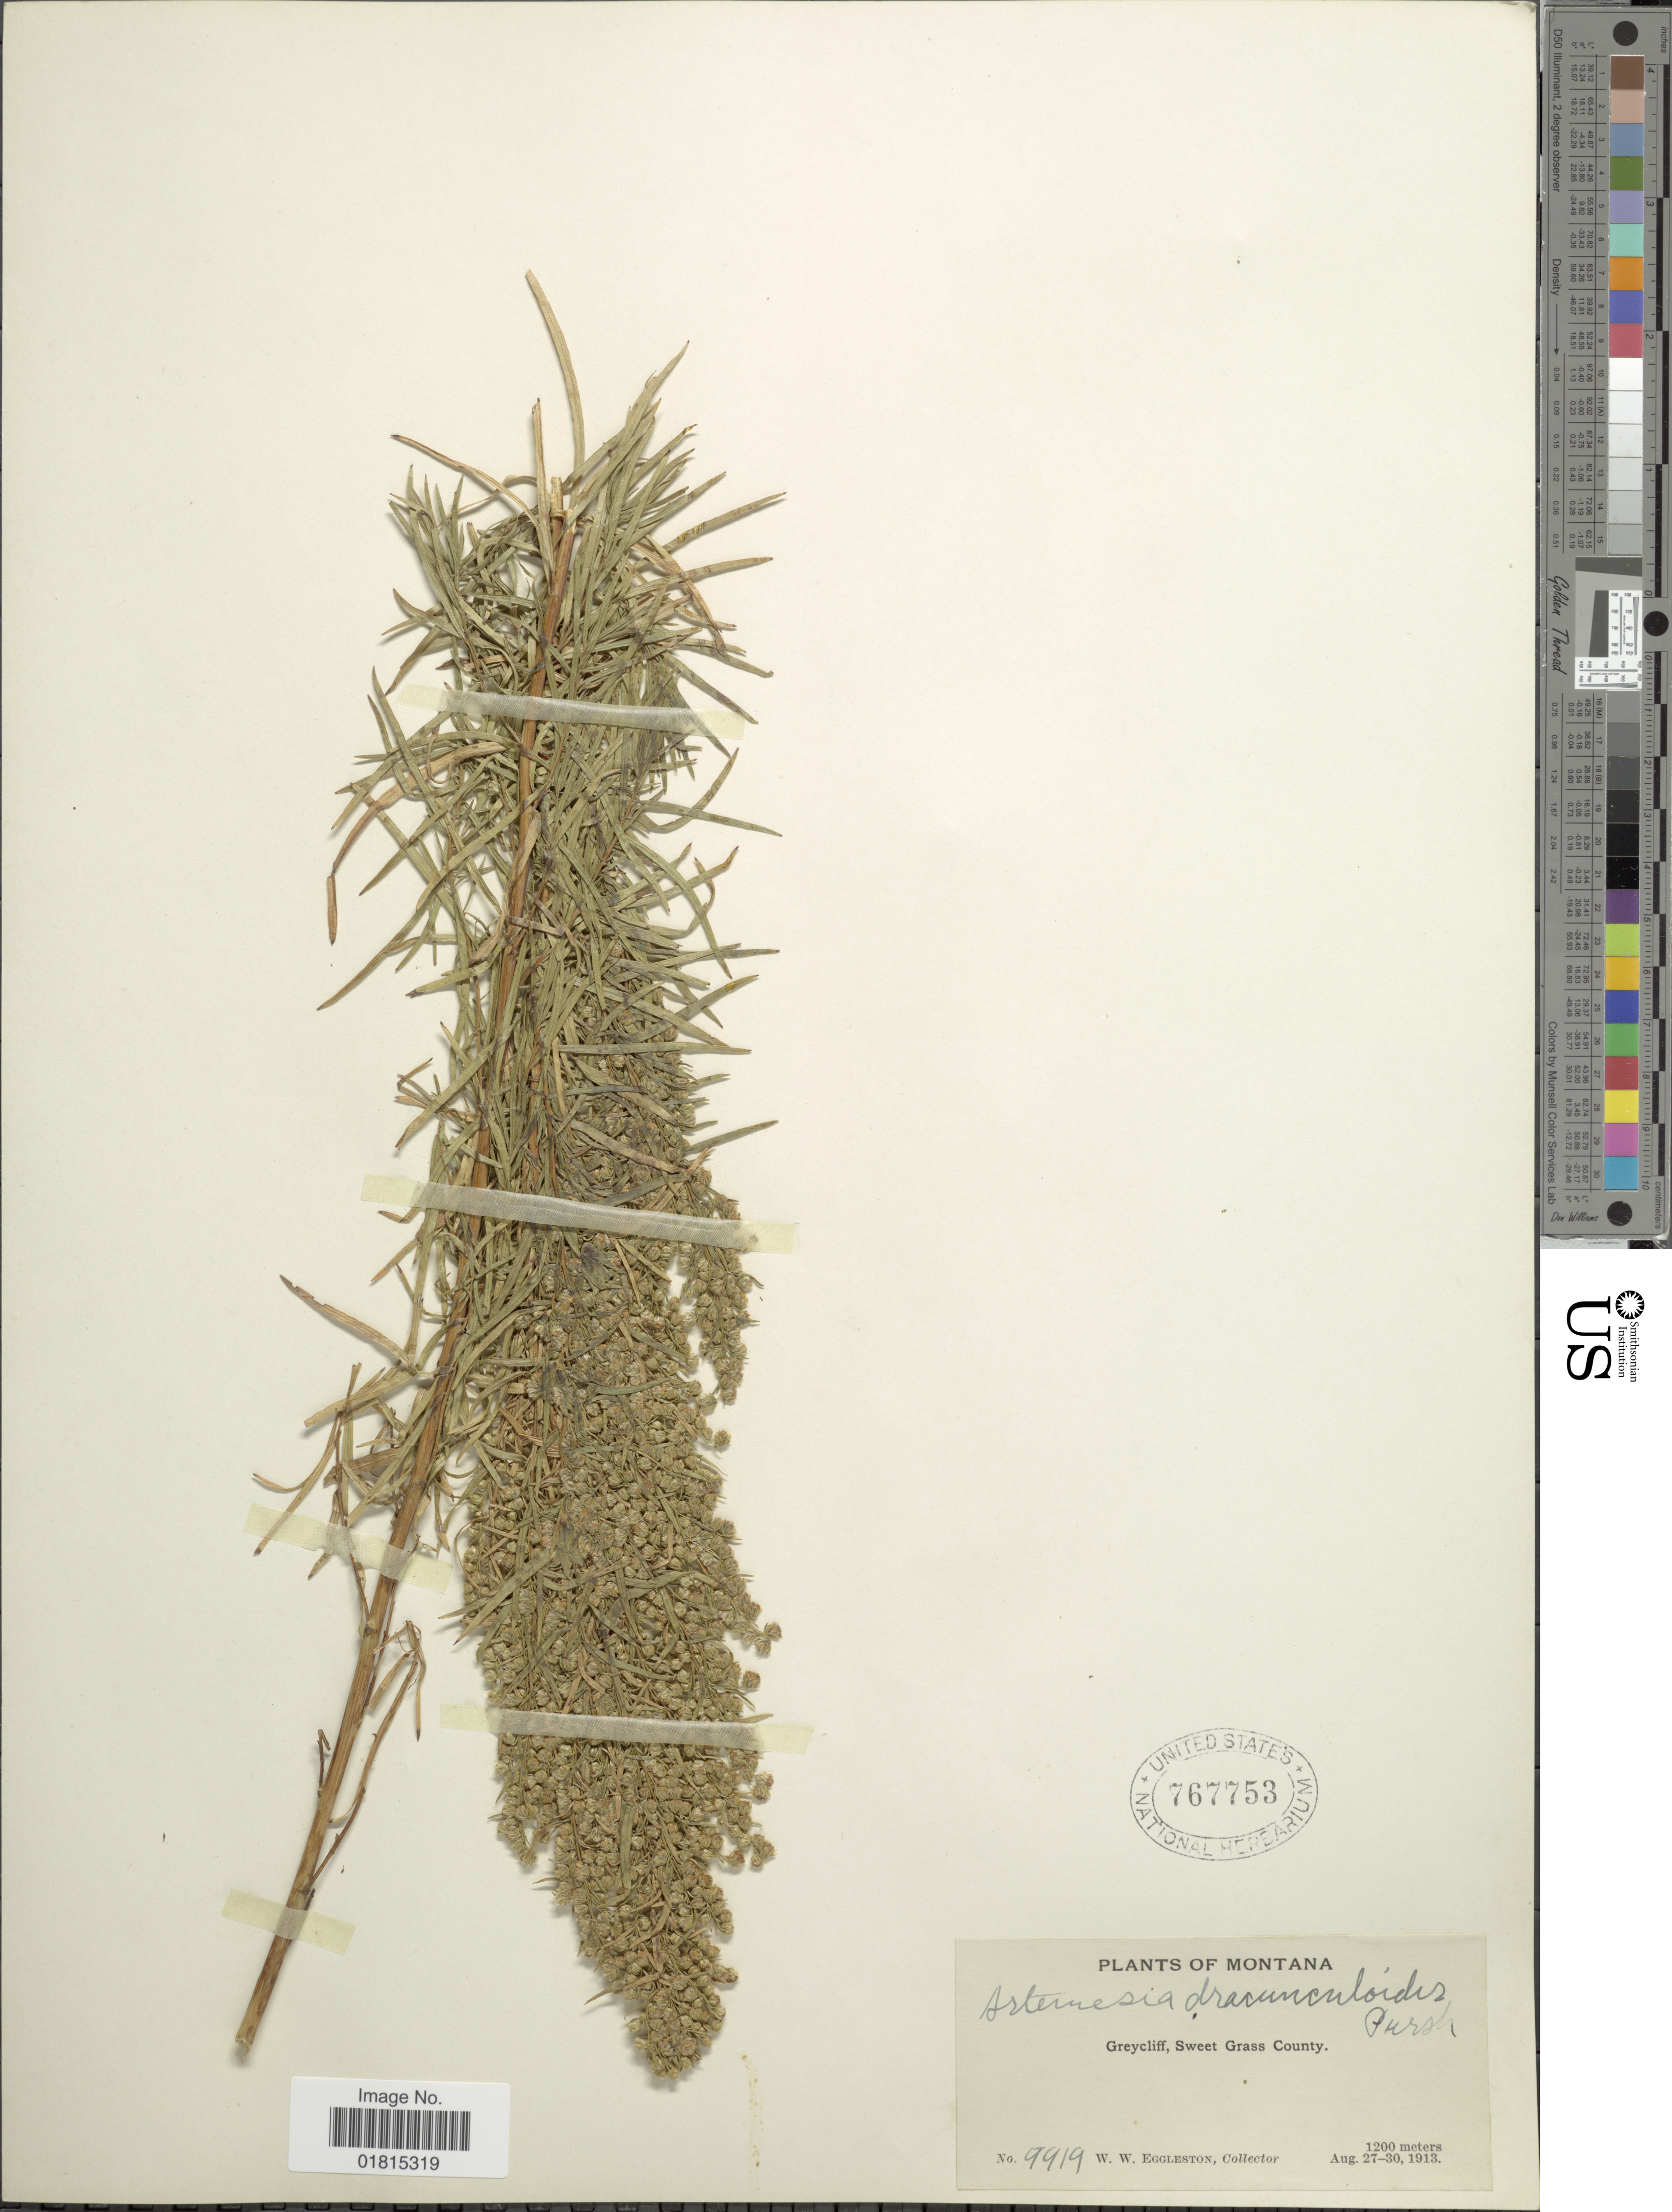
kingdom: Plantae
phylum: Tracheophyta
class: Magnoliopsida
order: Asterales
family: Asteraceae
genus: Artemisia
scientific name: Artemisia dracunculoides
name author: Pursh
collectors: W. W. Eggleston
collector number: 9919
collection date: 1913-08-27/1913-08-30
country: United States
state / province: Montana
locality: Greycliff, Sweet Grass County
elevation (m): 1200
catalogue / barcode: US 767753